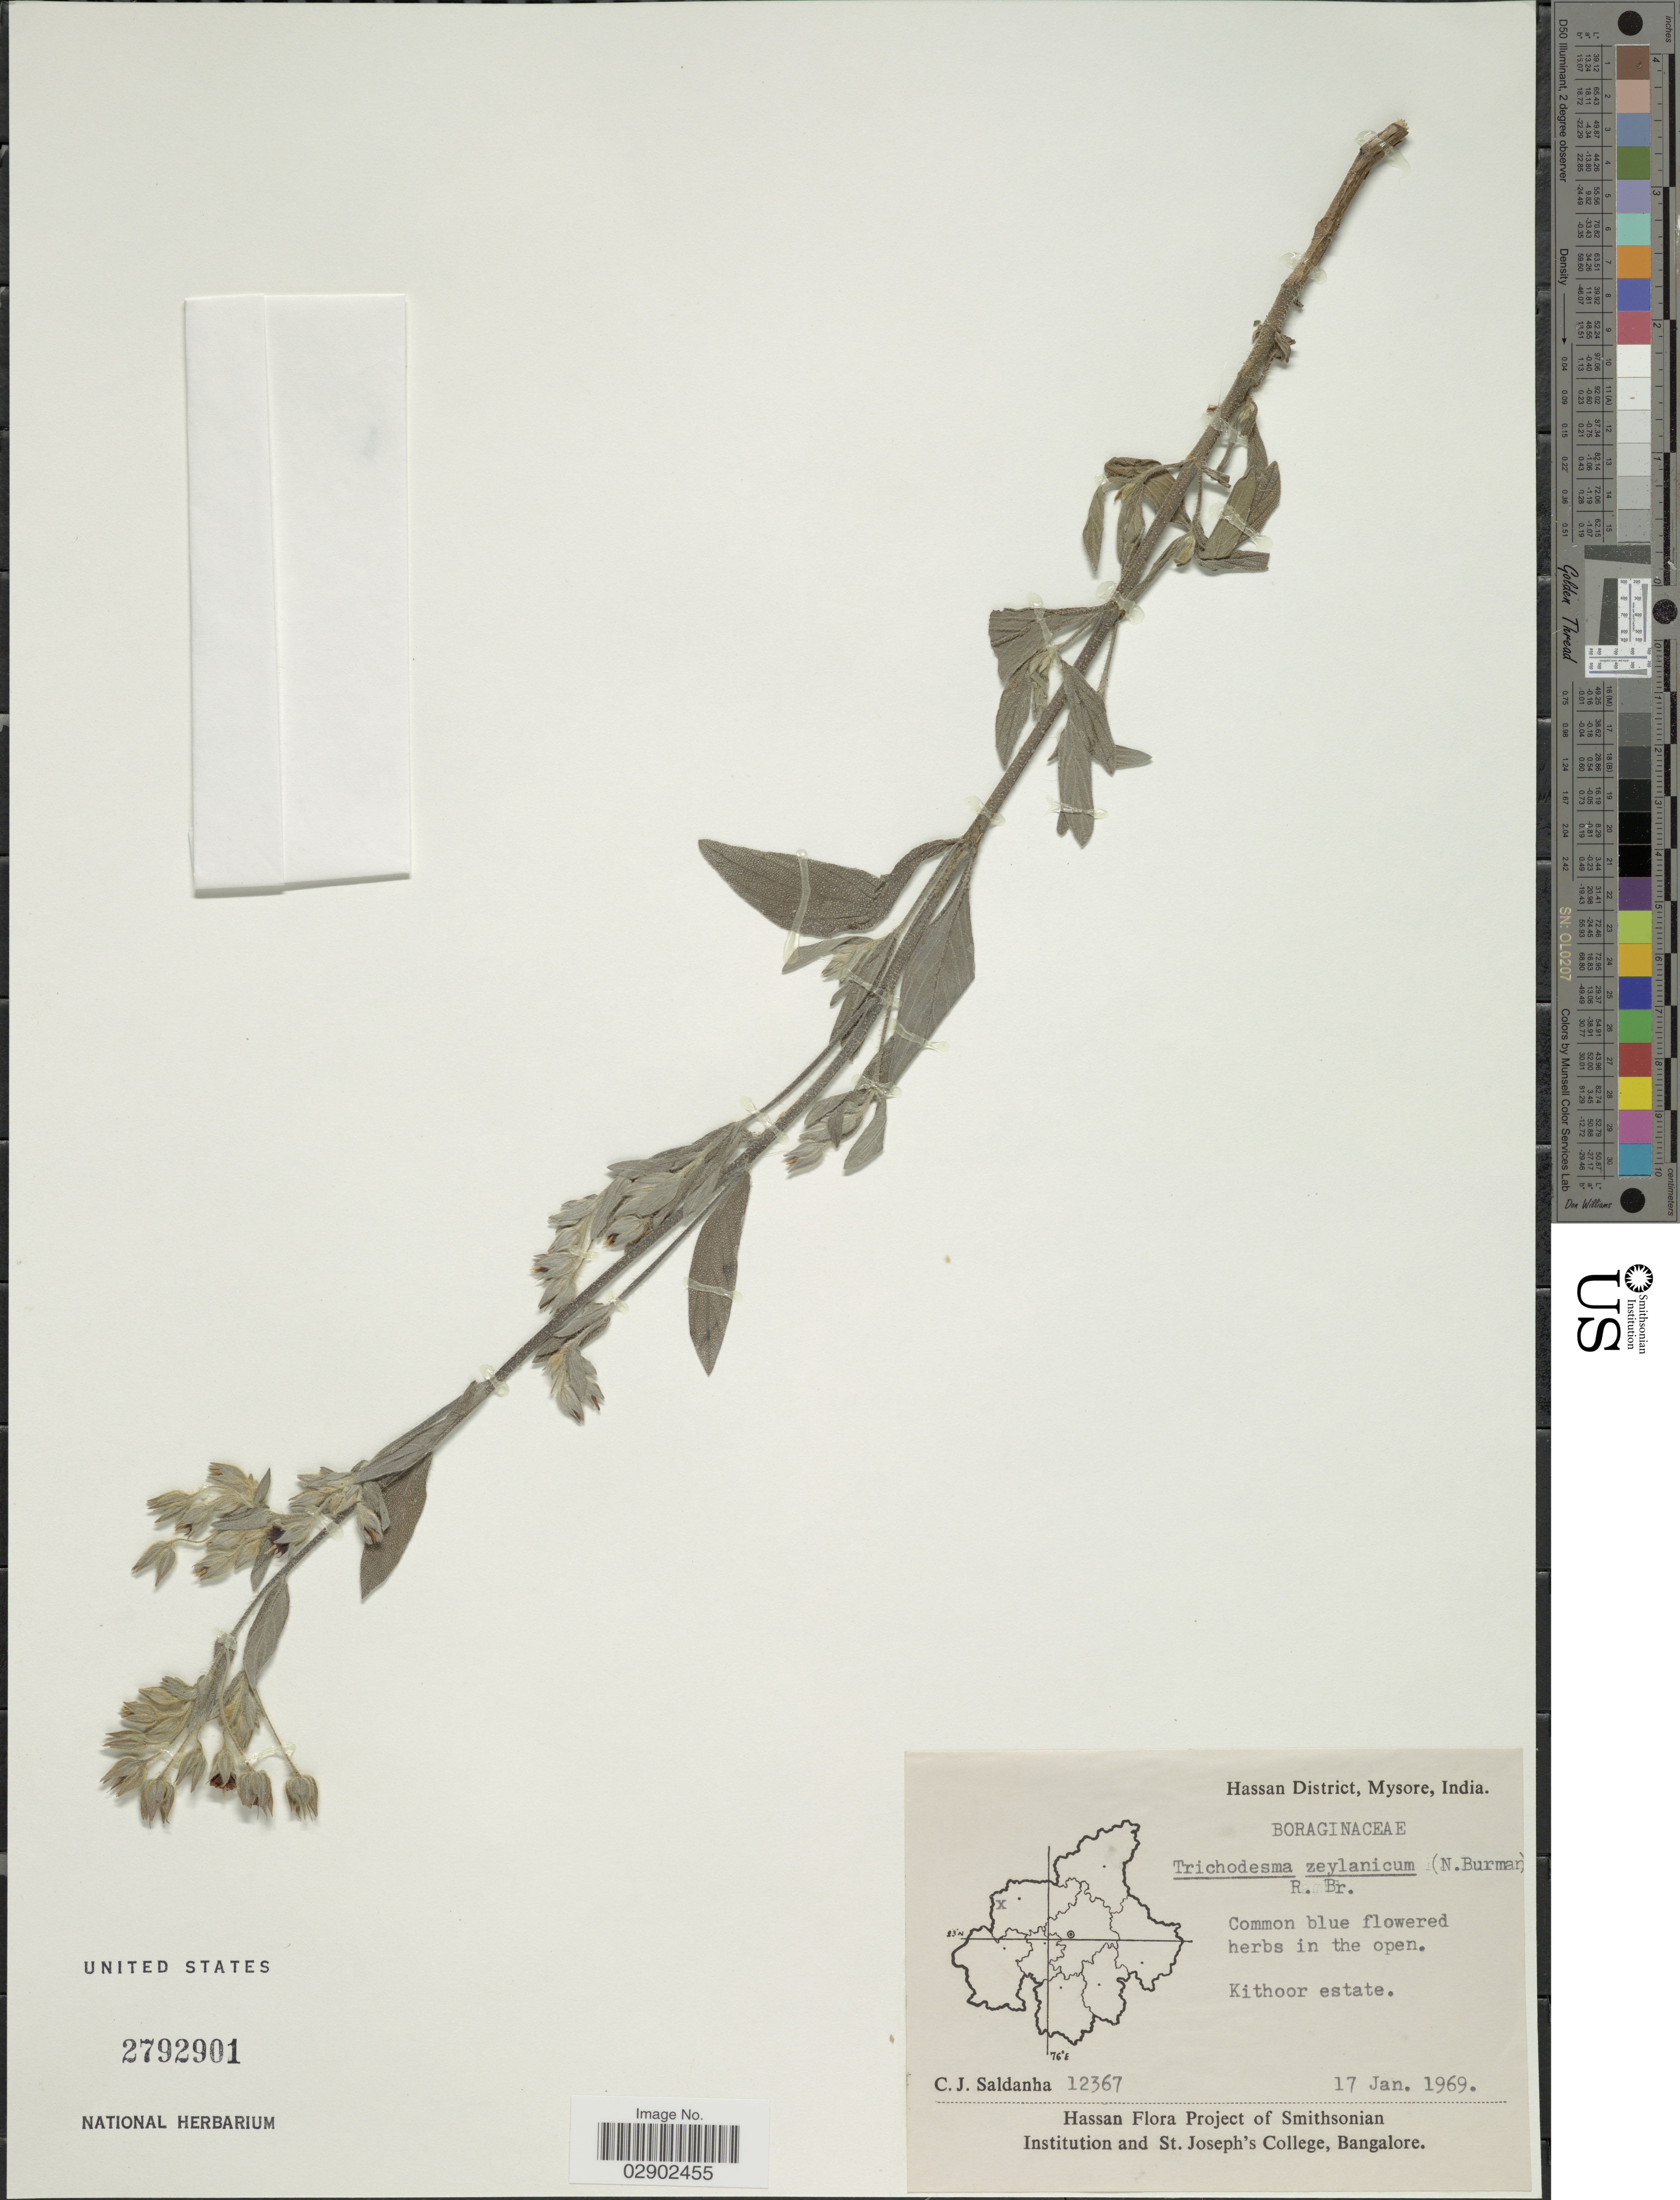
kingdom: Plantae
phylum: Tracheophyta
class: Magnoliopsida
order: Boraginales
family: Boraginaceae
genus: Trichodesma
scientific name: Trichodesma zeylanicum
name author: (Burm. f.) R. Br.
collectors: C. J. Saldanha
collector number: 12367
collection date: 1969-01-17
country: India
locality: Hassan District, Mysore. Kithoor estate.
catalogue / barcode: US 2792901